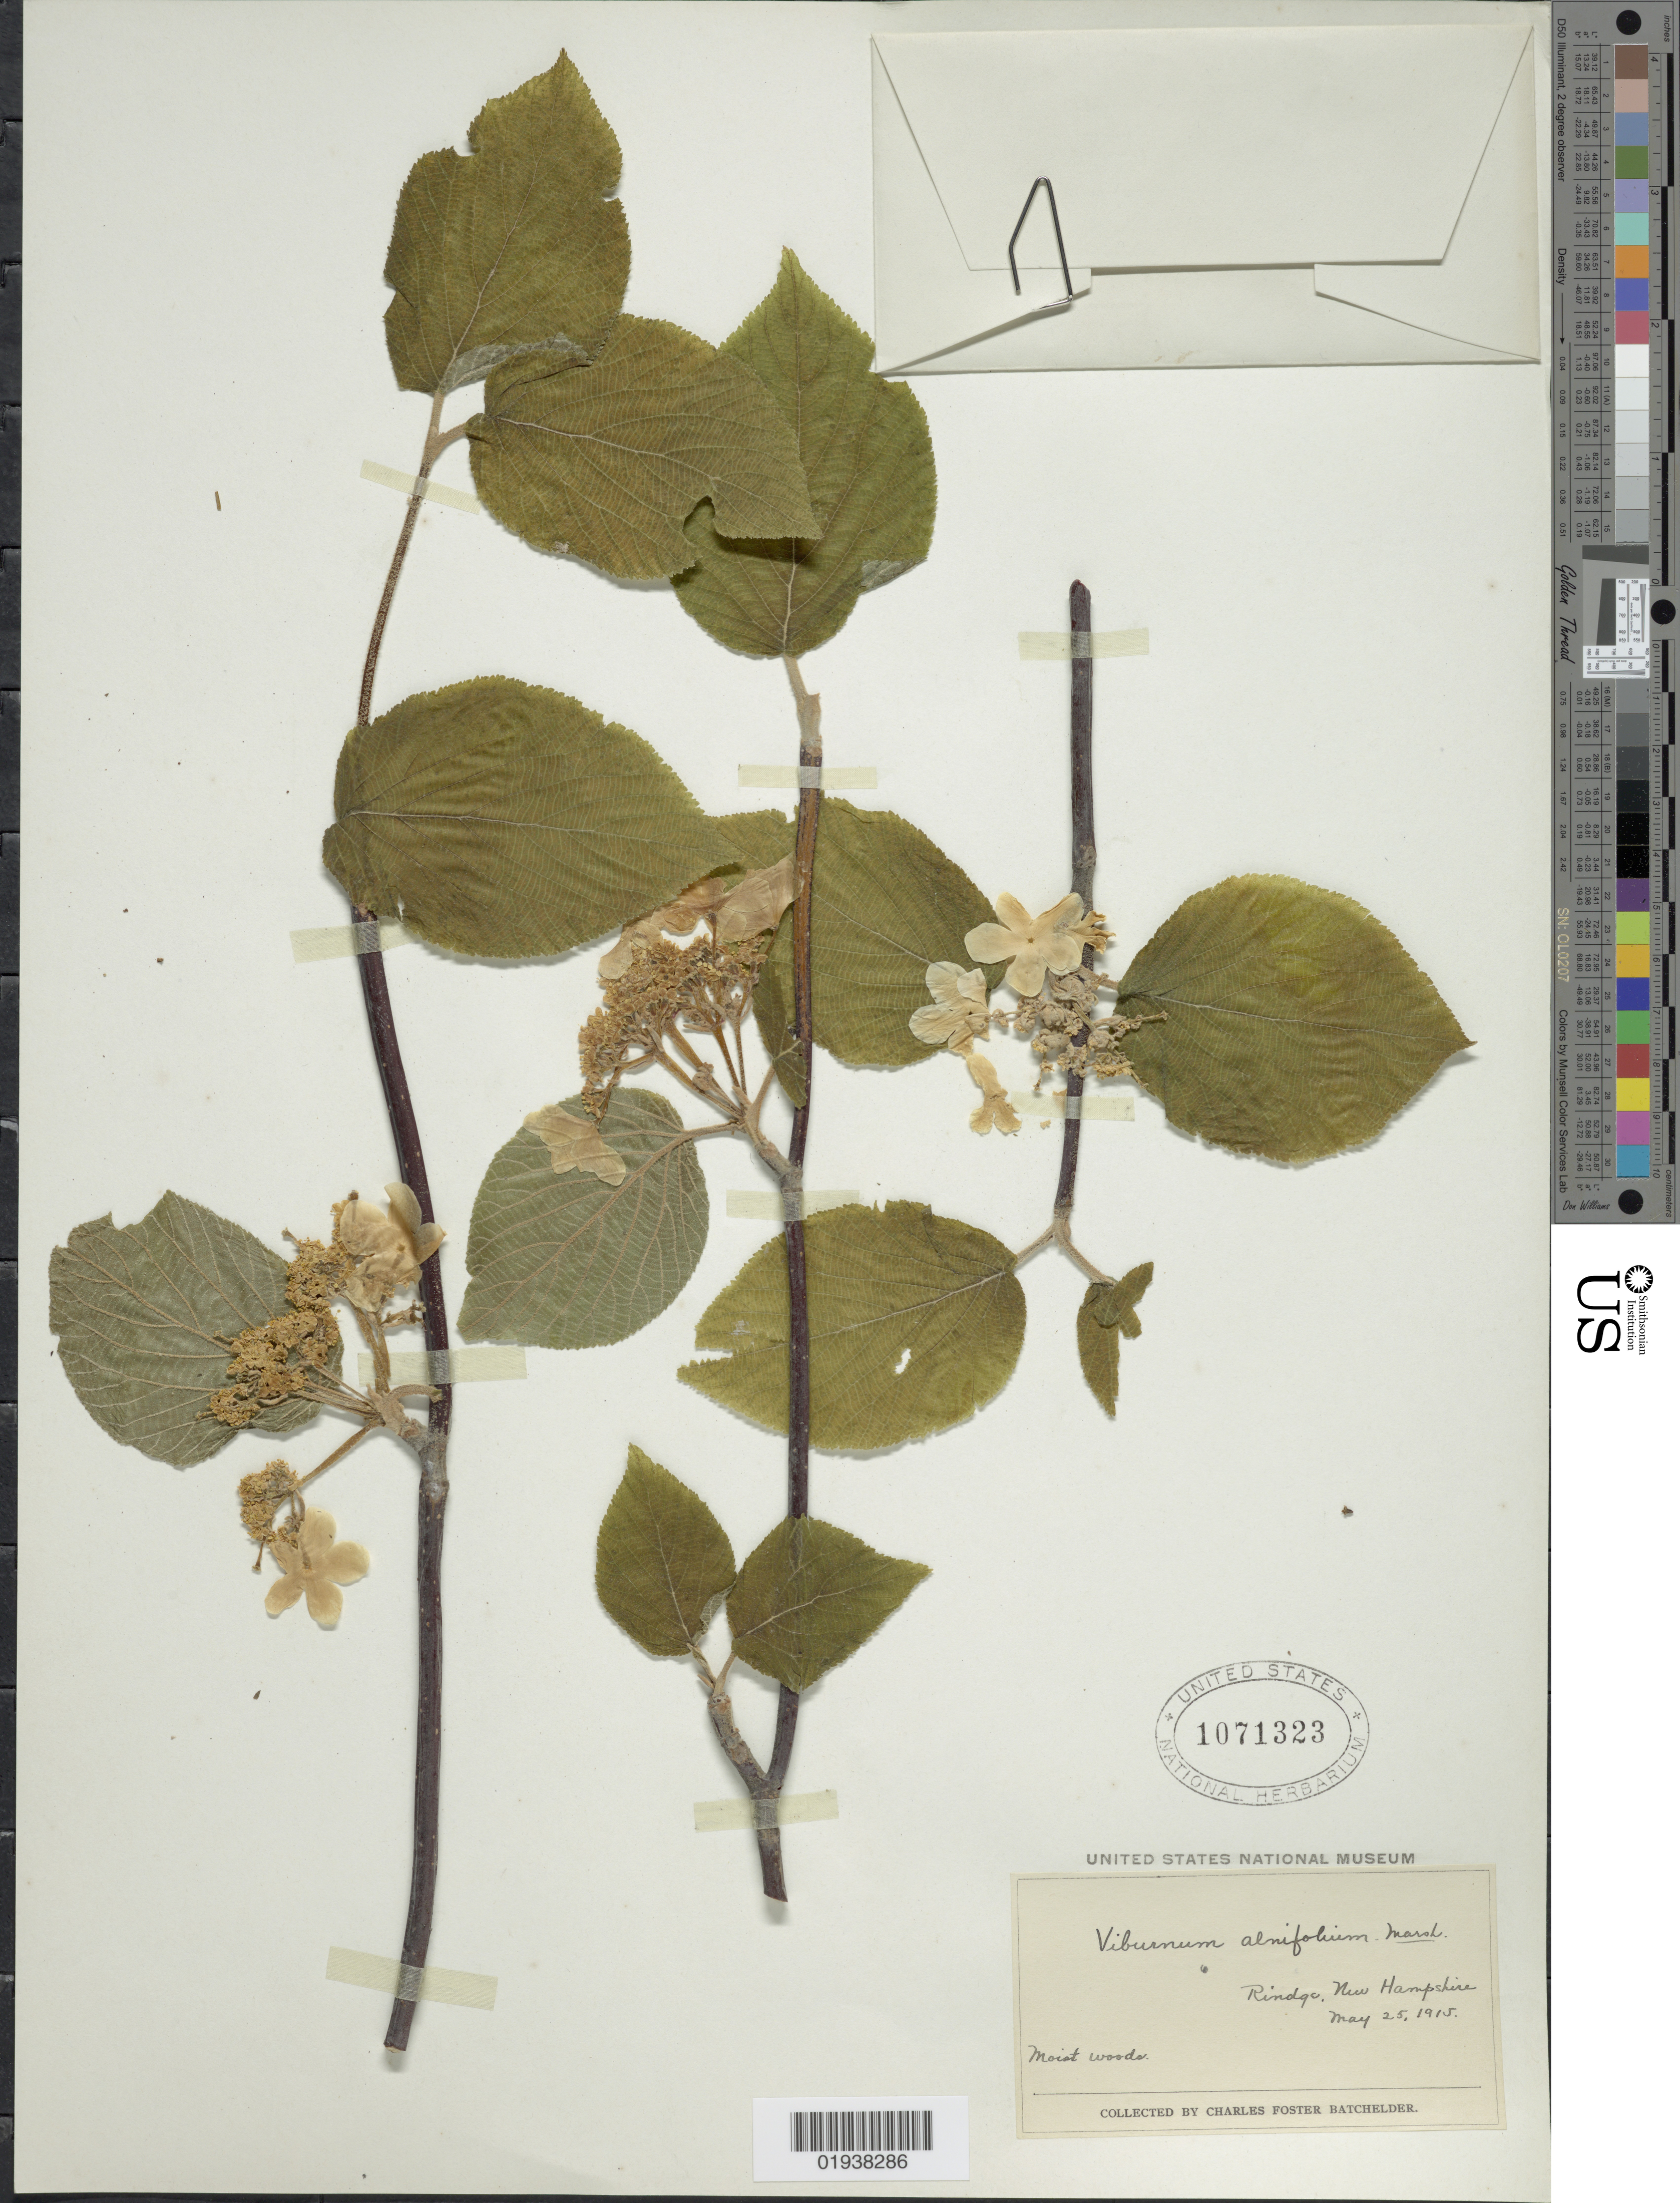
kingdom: Plantae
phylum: Tracheophyta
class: Magnoliopsida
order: Dipsacales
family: Viburnaceae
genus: Viburnum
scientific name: Viburnum alnifolium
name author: Marshall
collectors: C. Batchelder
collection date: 1915-05-25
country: United States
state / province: New Hampshire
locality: Rindge.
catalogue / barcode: US 1071323